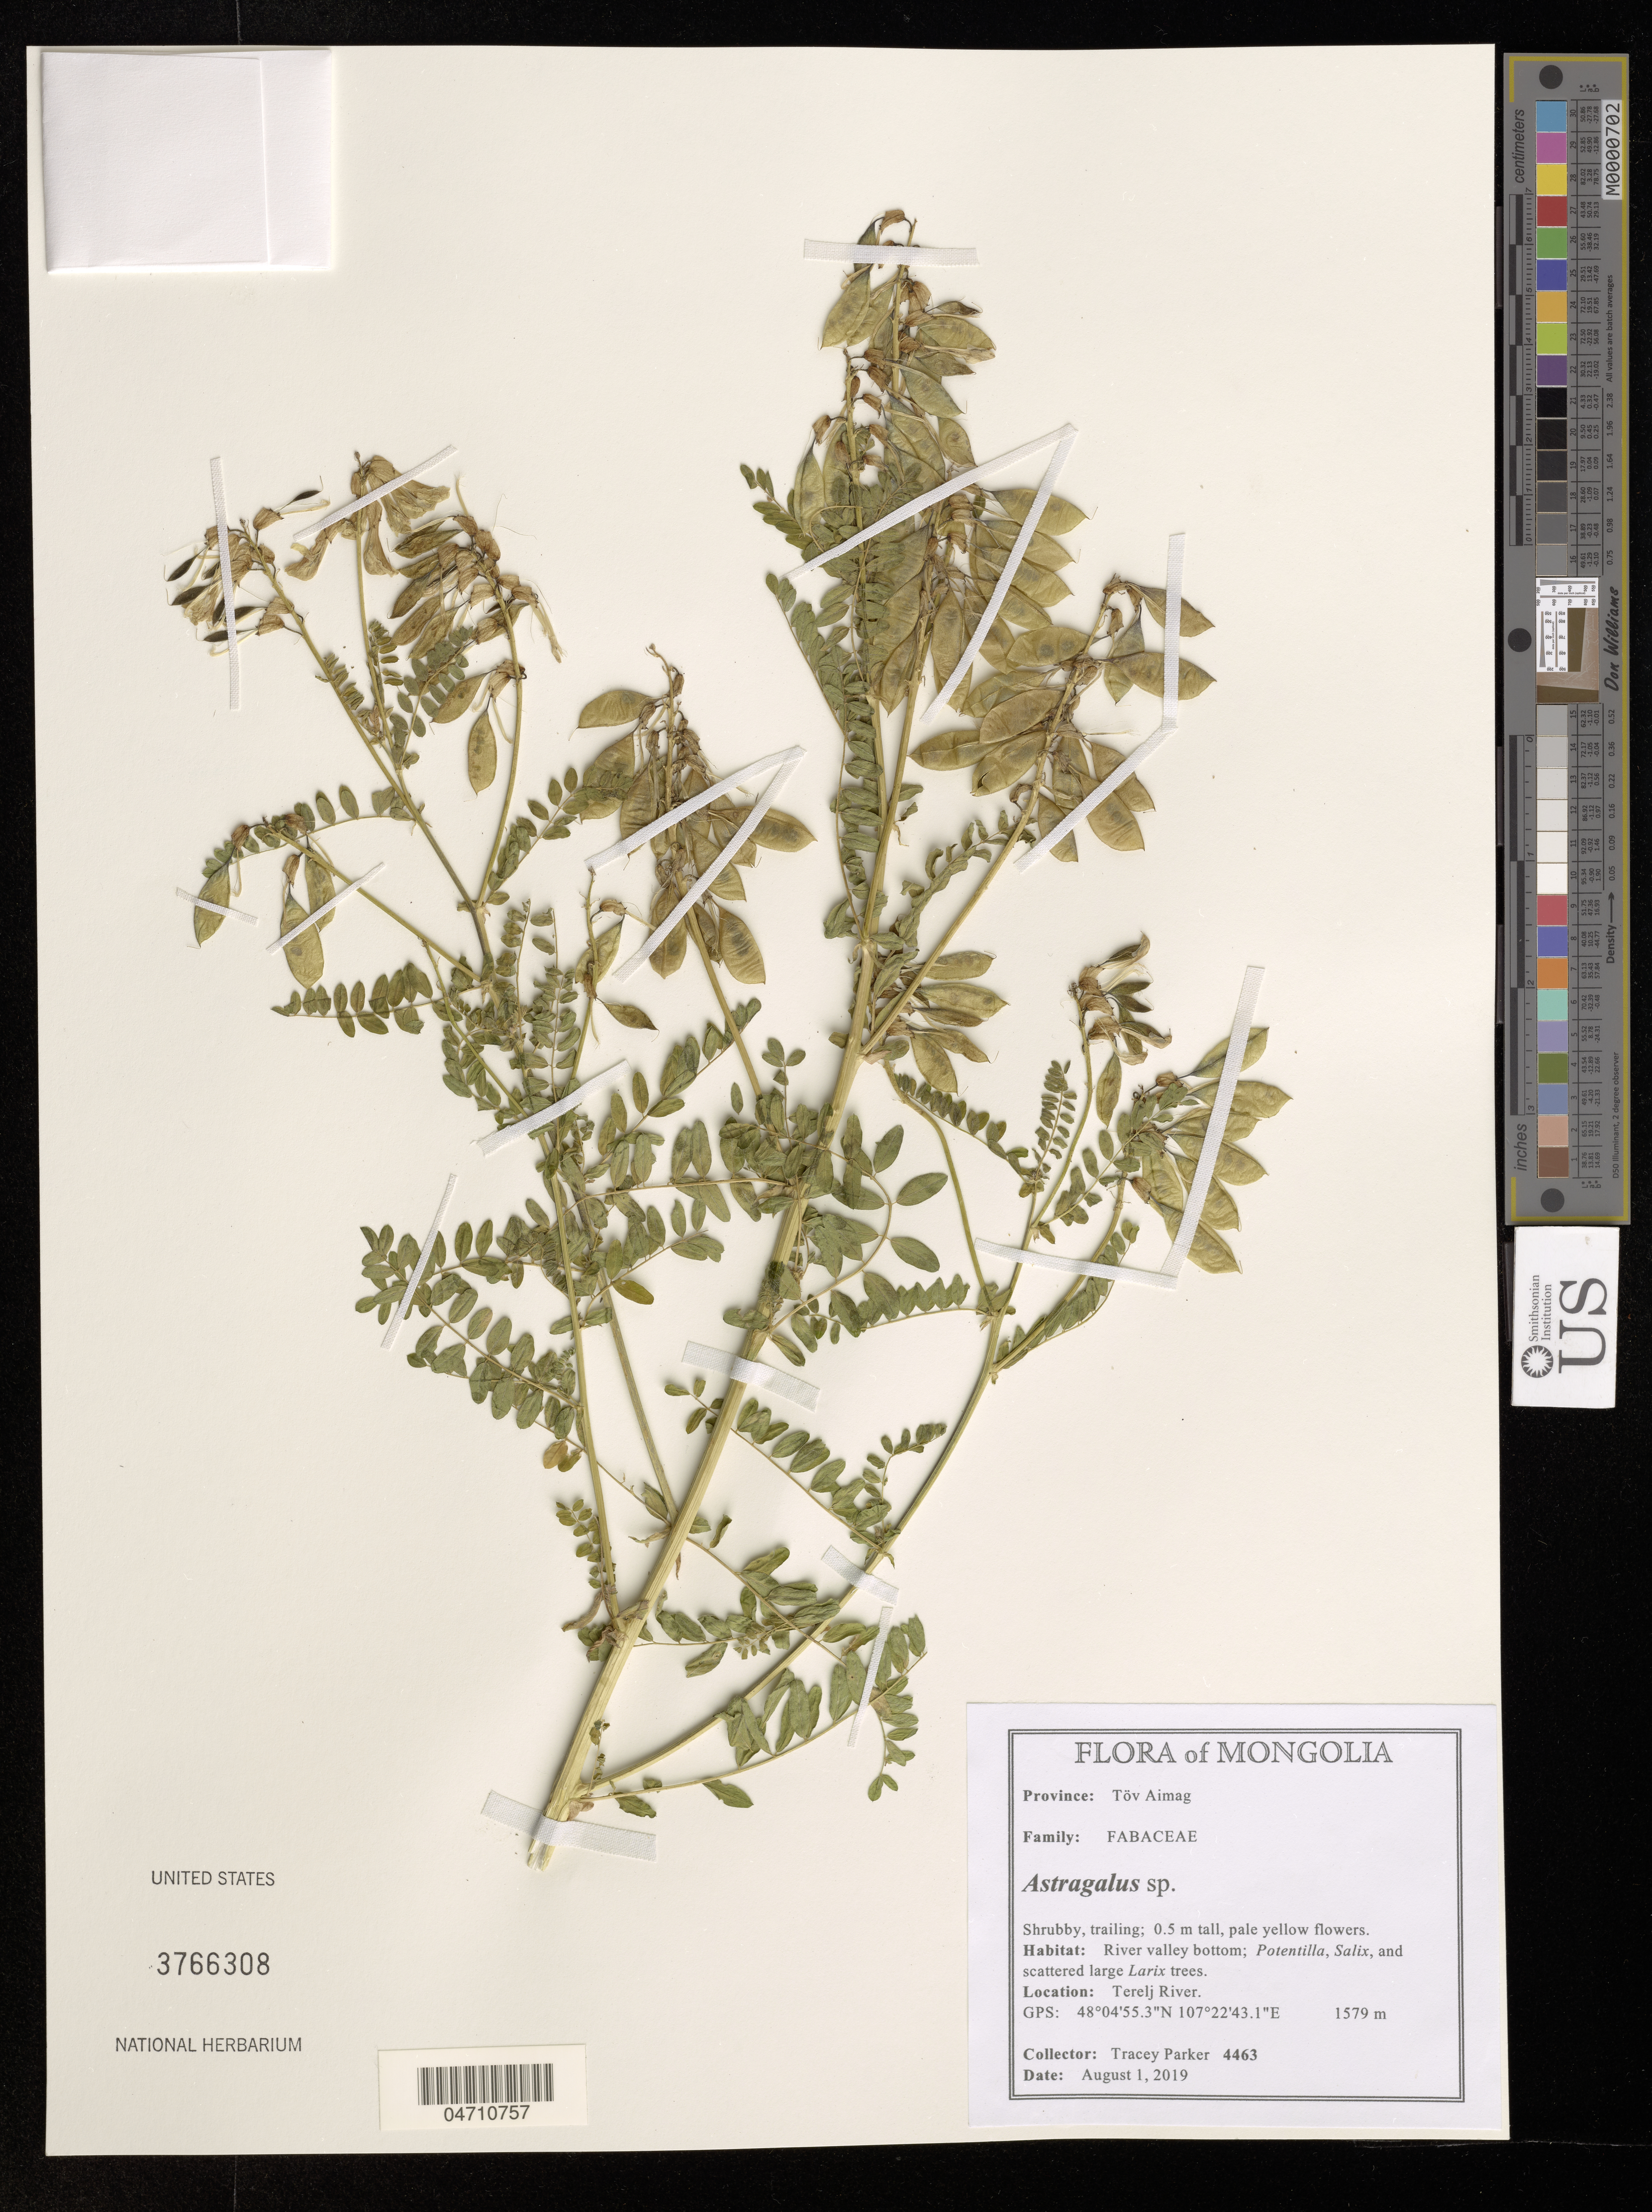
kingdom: Plantae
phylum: Tracheophyta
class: Magnoliopsida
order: Fabales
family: Fabaceae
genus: Astragalus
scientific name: Astragalus sp.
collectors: T. Parker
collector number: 4463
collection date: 2019-08-01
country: Mongolia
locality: Province: Töv Aimag. Terelj River.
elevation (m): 1579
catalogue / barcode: US 3766308